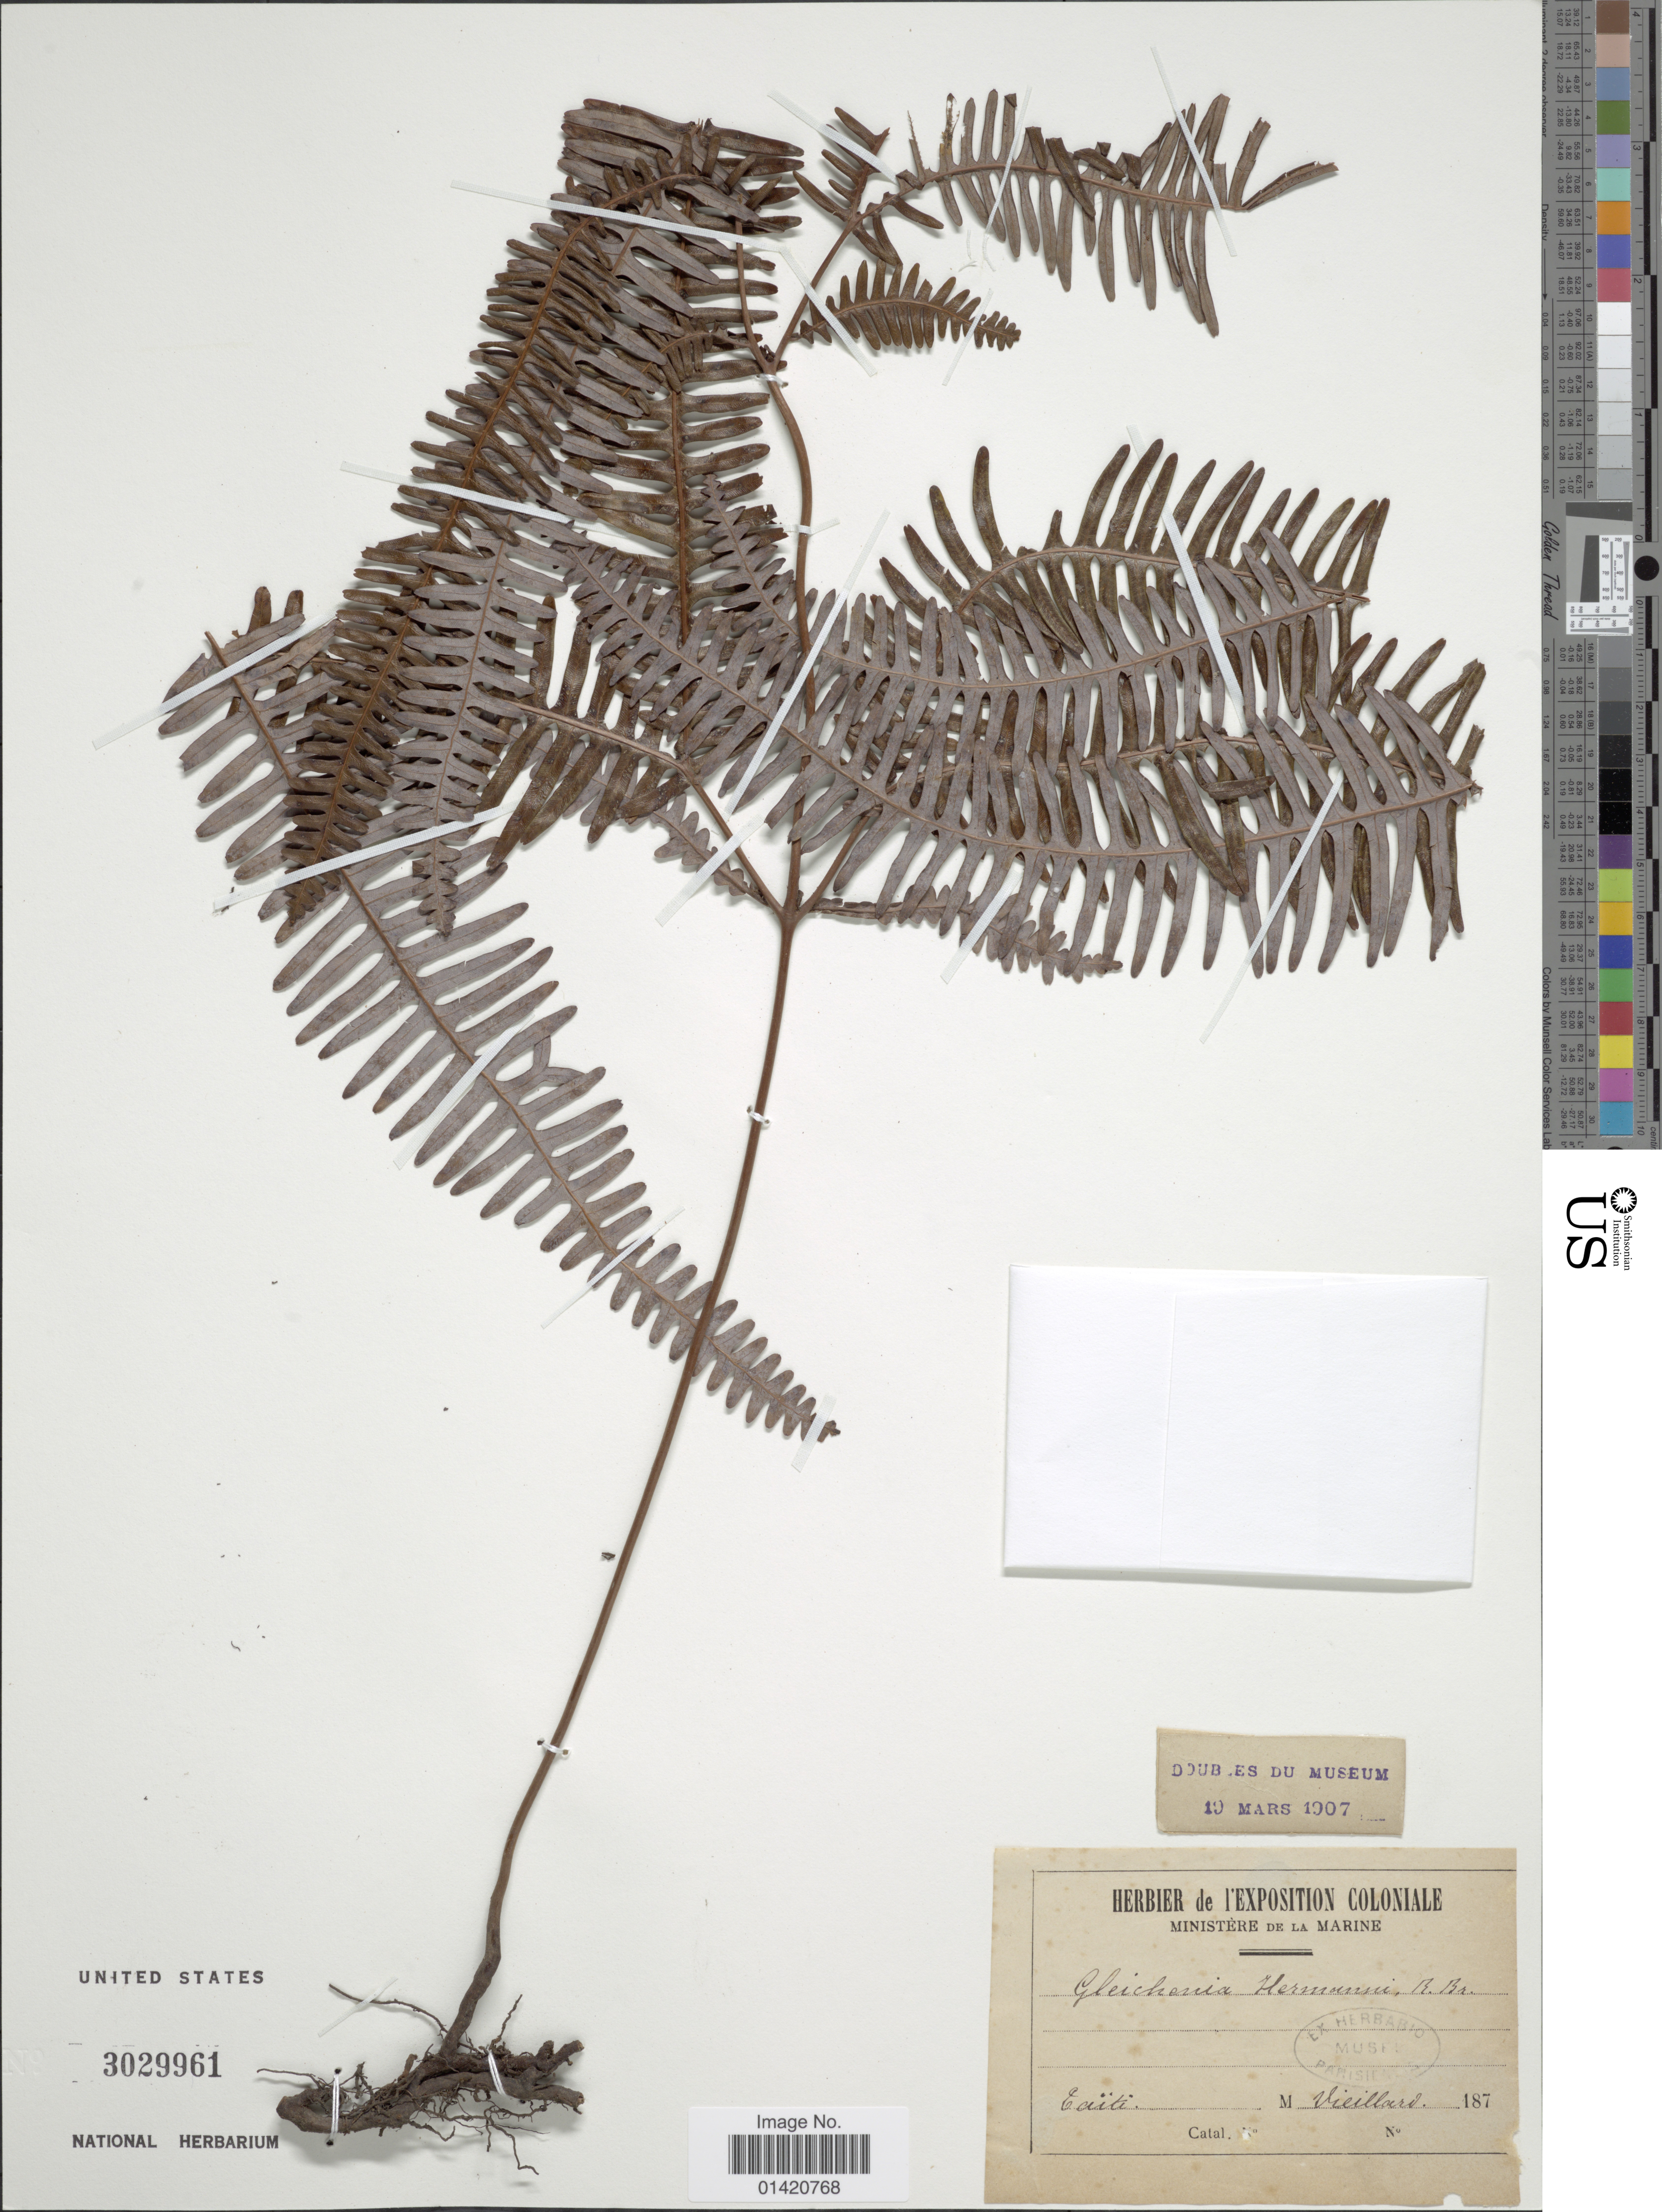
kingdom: Plantae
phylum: Tracheophyta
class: Polypodiopsida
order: Gleicheniales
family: Gleicheniaceae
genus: Dicranopteris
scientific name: Dicranopteris linearis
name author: (Burm. f.) Underw.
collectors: -. Vieillard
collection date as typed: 187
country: French Polynesia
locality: Taïti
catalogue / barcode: US 3029961